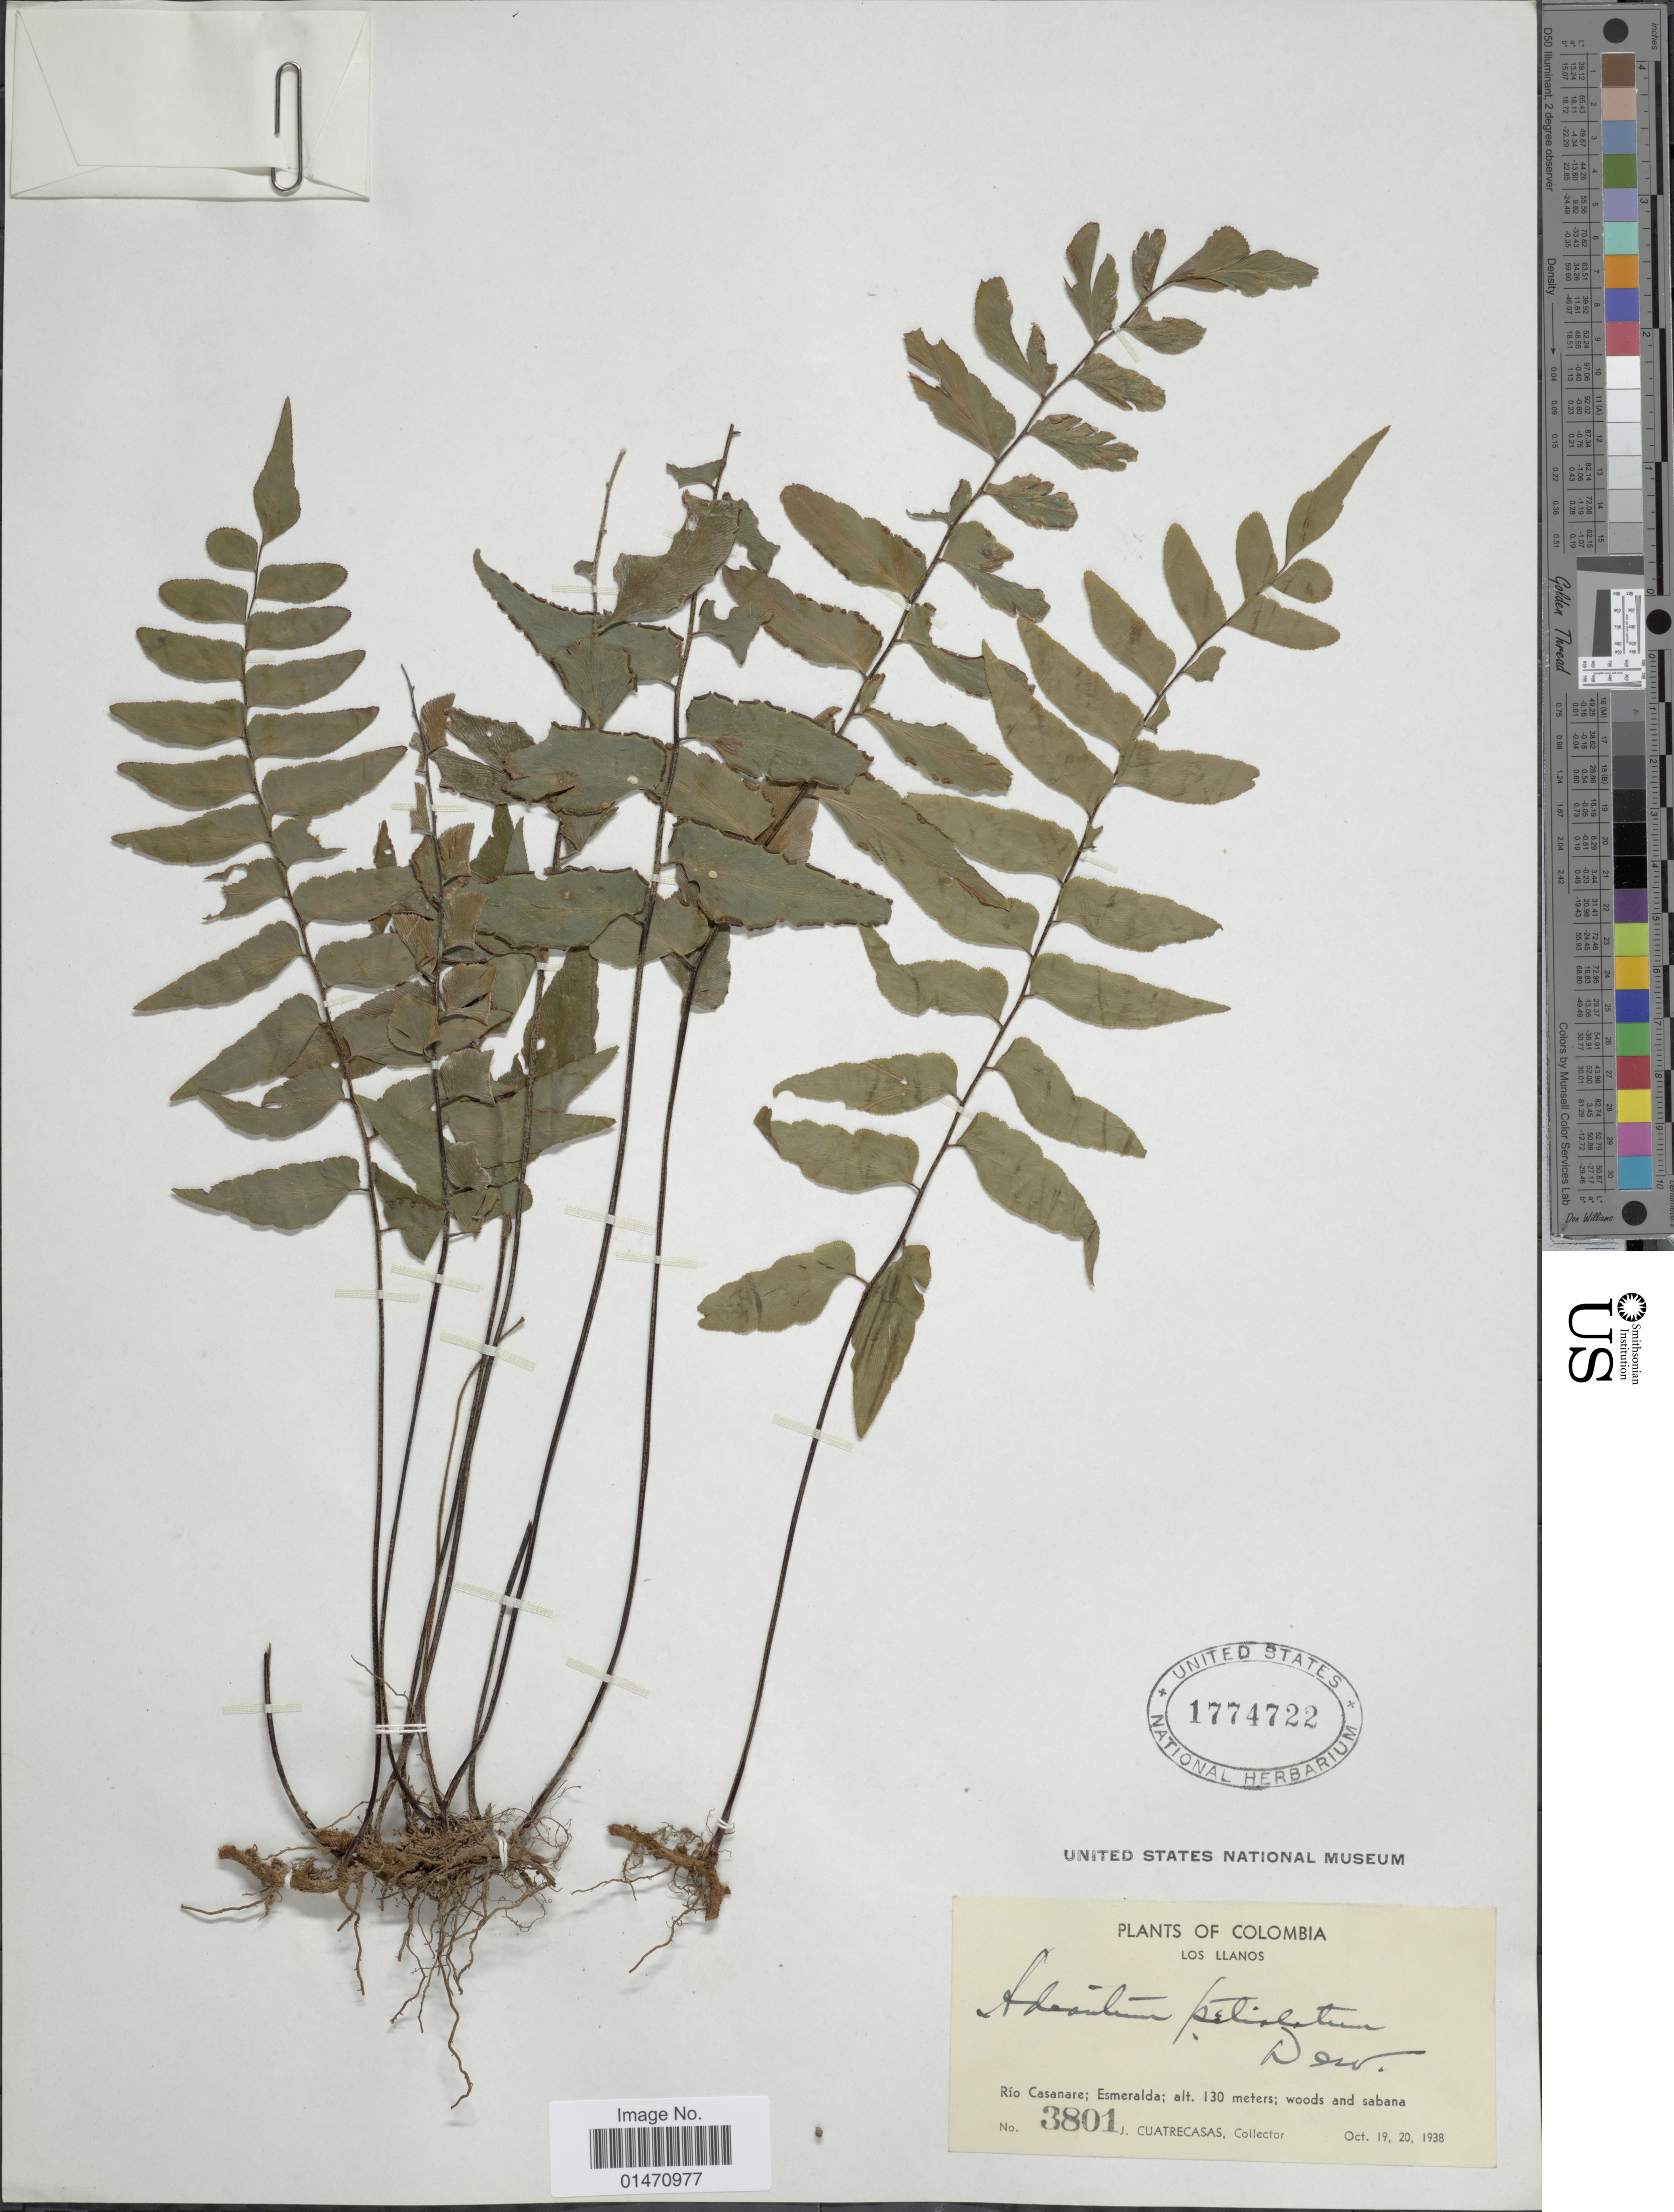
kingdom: Plantae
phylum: Tracheophyta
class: Polypodiopsida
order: Polypodiales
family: Pteridaceae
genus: Adiantum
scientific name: Adiantum petiolatum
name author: Desv.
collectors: J. Cuatrecasas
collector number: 3801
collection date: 1938-10-19/1938-10-20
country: Colombia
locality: Los Llanos, Rio Casanare; Esmeralda,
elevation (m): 130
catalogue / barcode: US 1774722